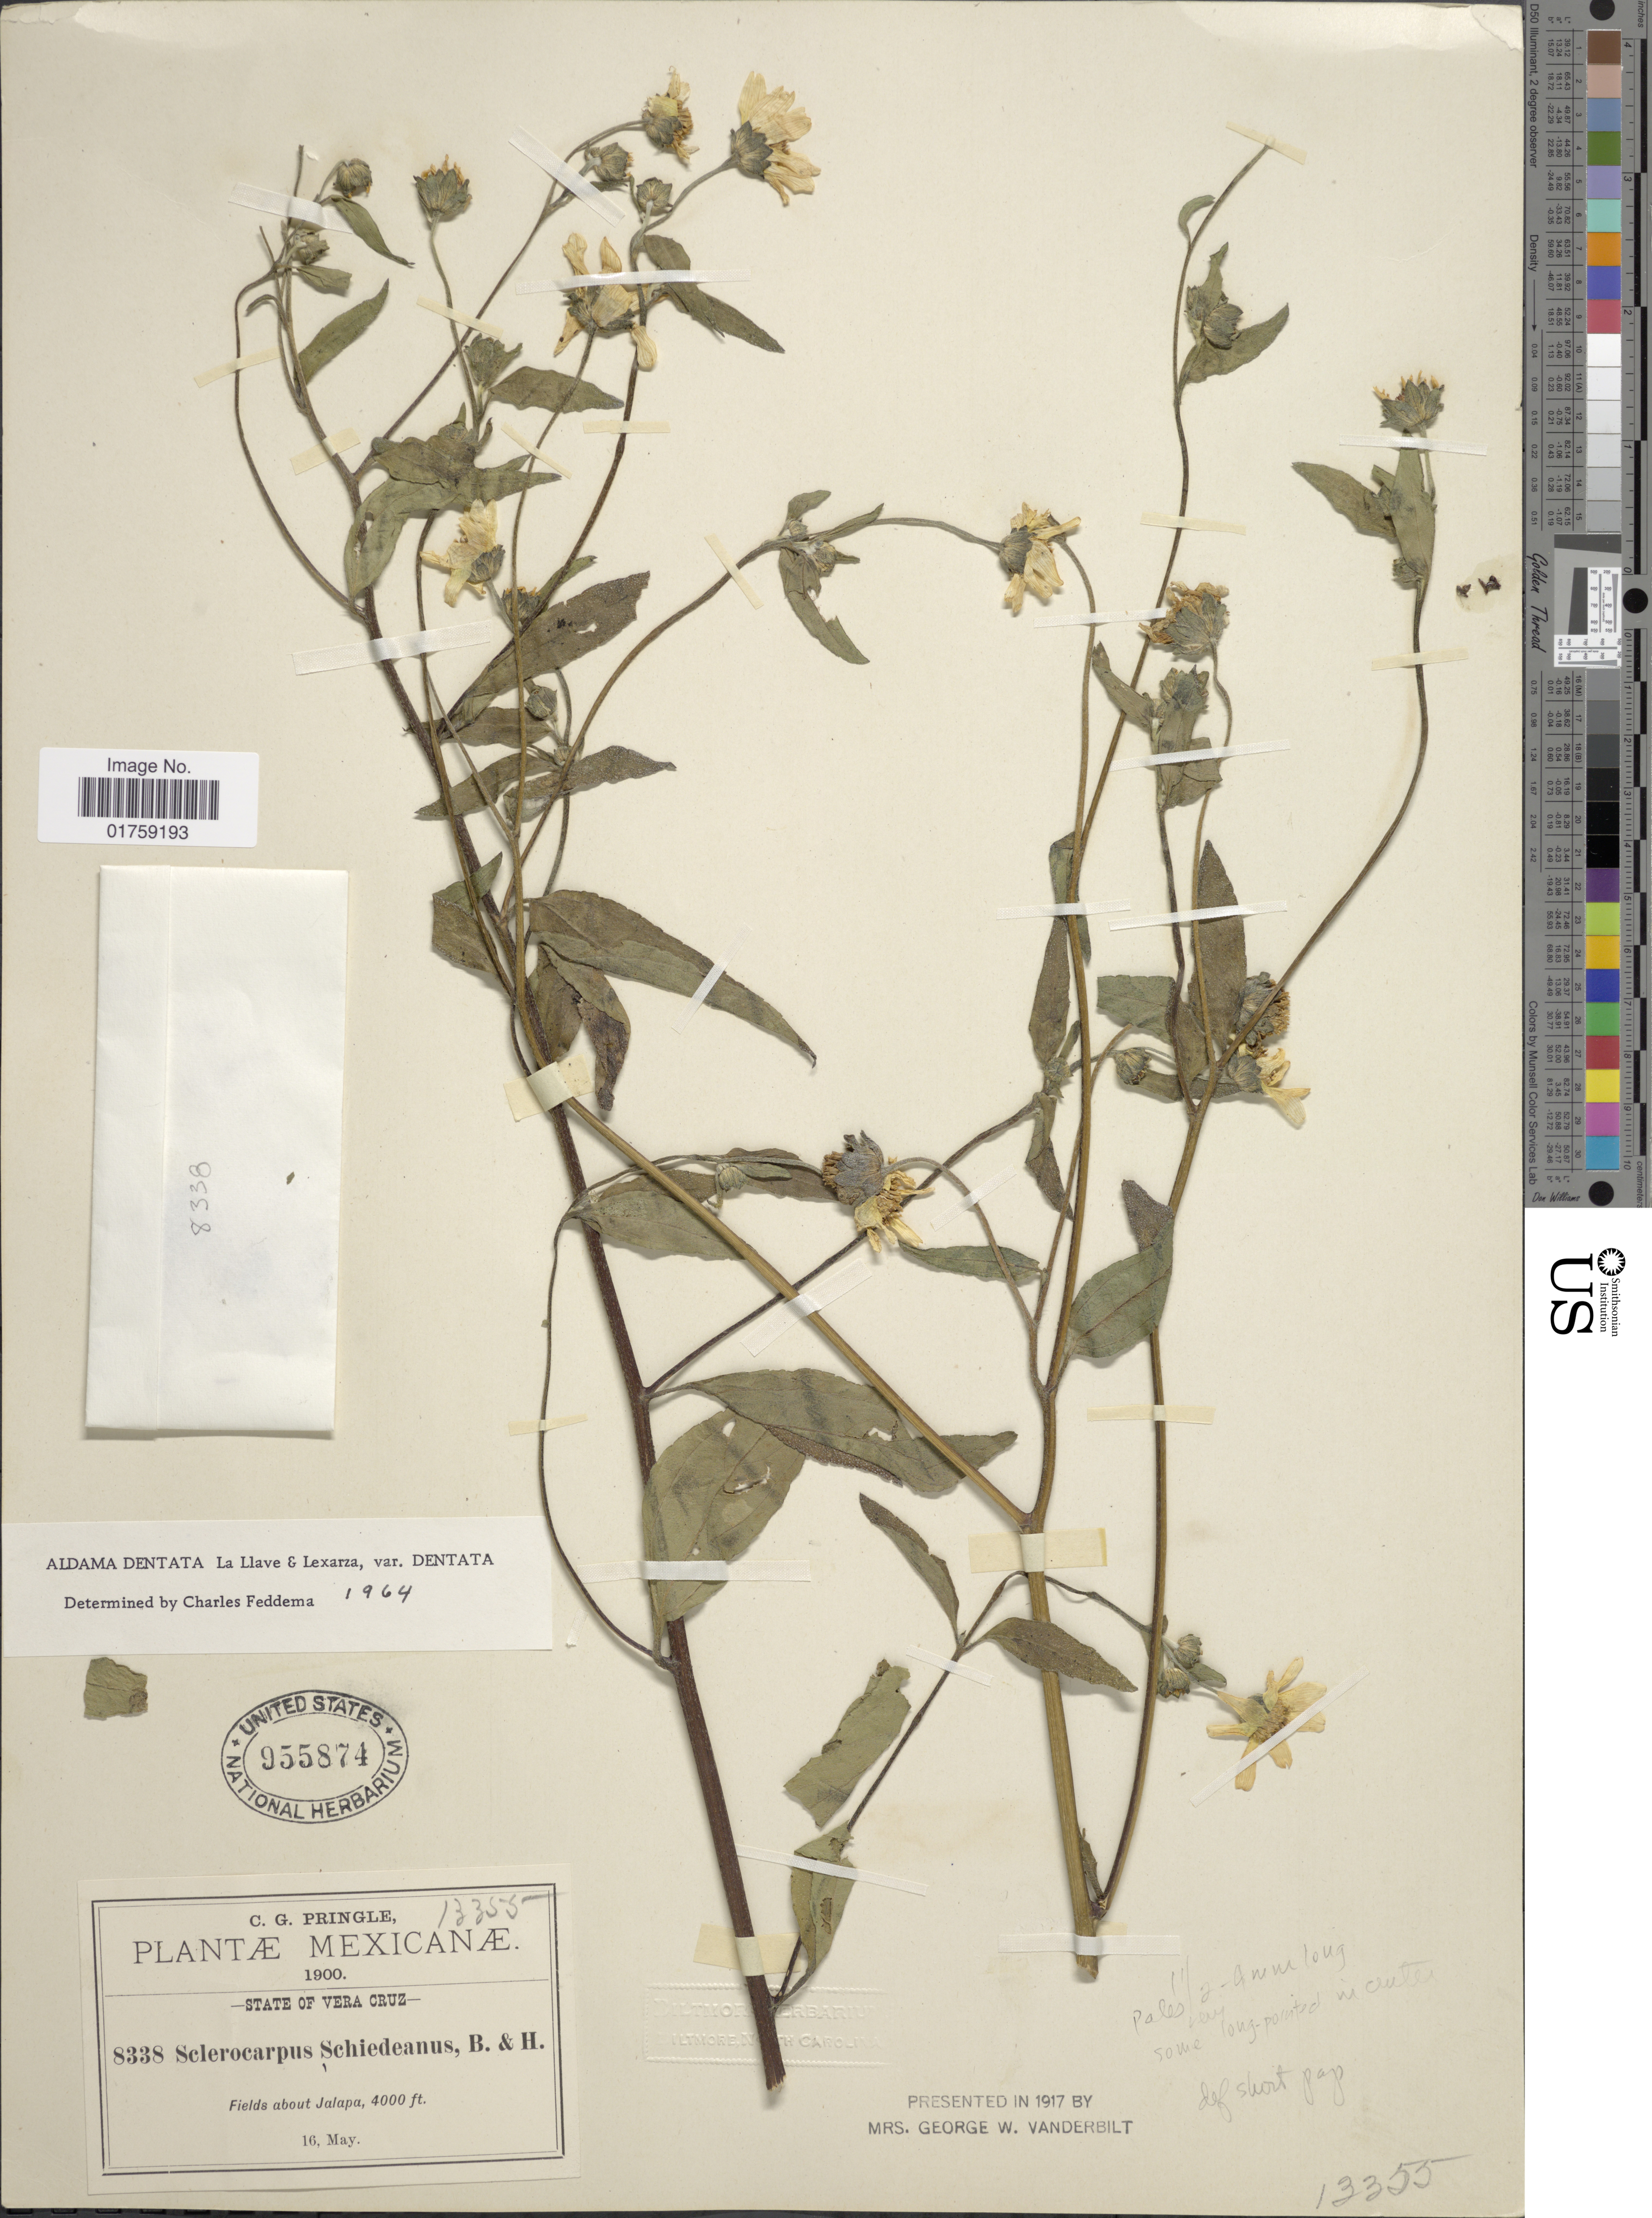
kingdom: Plantae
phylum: Tracheophyta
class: Magnoliopsida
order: Asterales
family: Asteraceae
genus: Sclerocarpus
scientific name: Sclerocarpus dentatus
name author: (La Llave) Benth. & Hook. f. ex Hemsl.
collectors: C. G. Pringle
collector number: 8338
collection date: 1900-05-16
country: Mexico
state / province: Veracruz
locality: Mexicanæ., State of Vera Cruz. Field about Jalapa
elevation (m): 1219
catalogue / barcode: US 955874